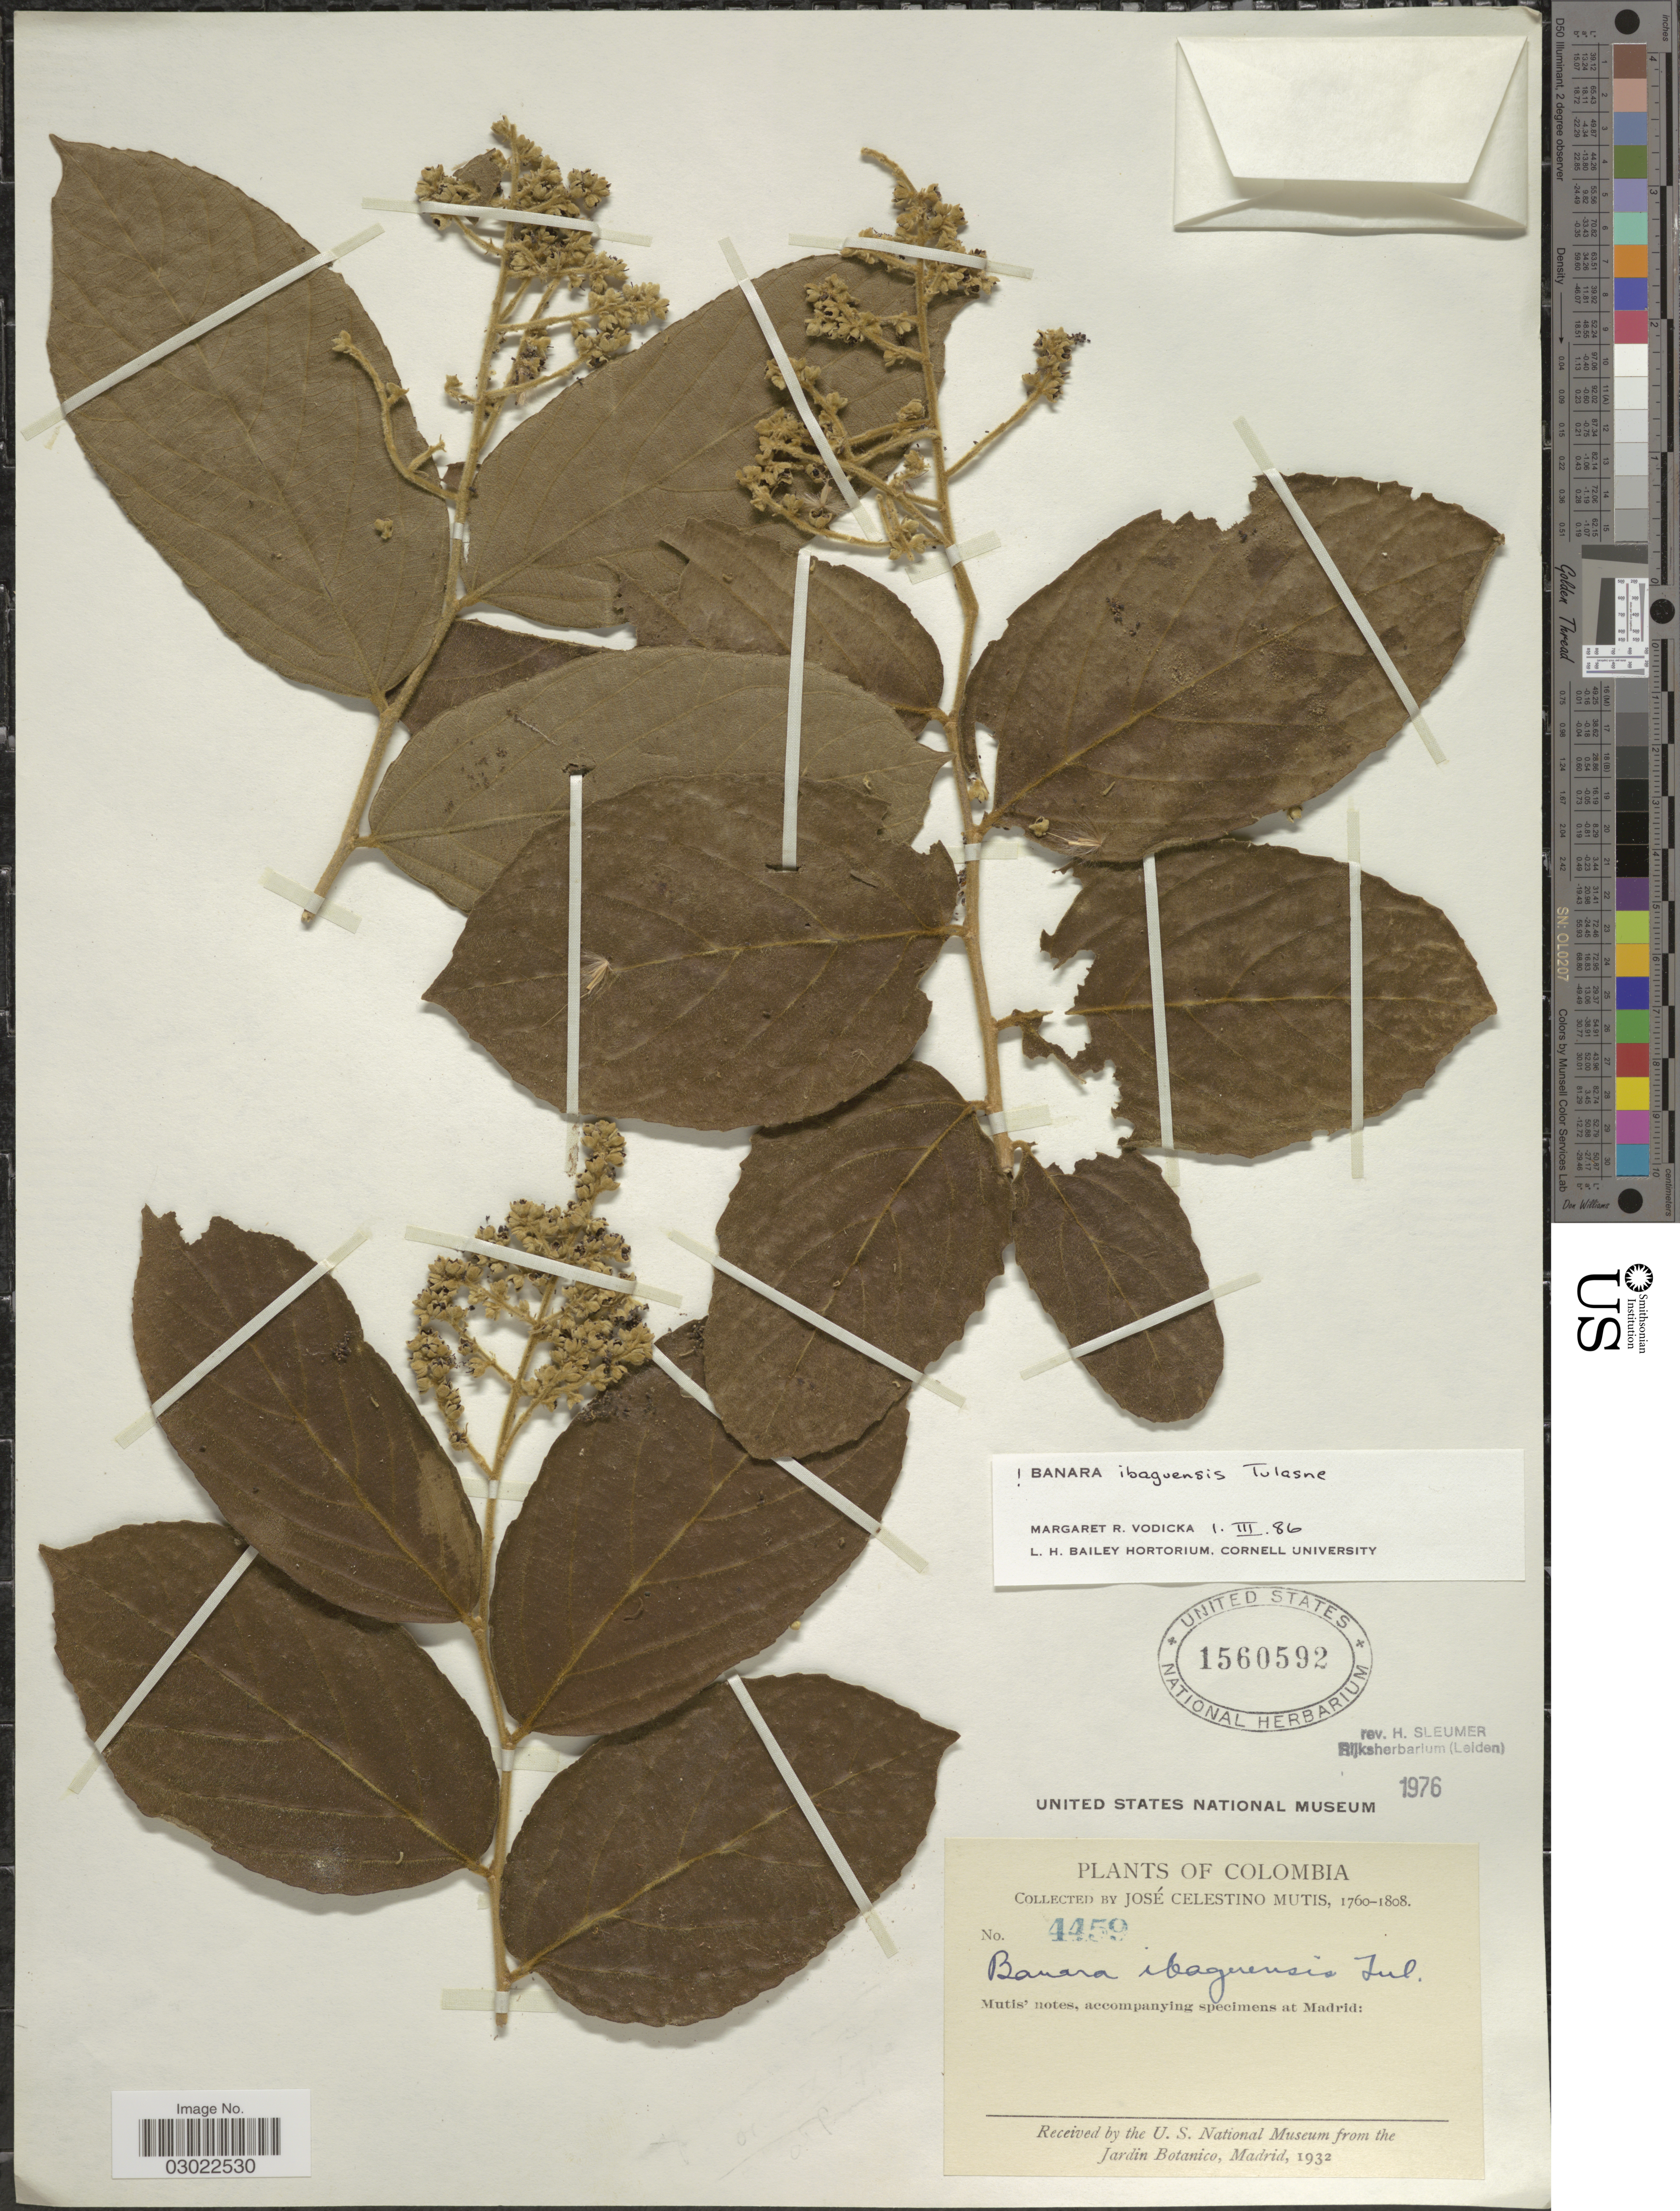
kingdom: Plantae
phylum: Tracheophyta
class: Magnoliopsida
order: Malpighiales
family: Salicaceae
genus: Banara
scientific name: Banara ibaguensis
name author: Tul.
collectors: J. C. B. Mutis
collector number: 4459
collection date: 1760/1808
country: Colombia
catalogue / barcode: US 1560592